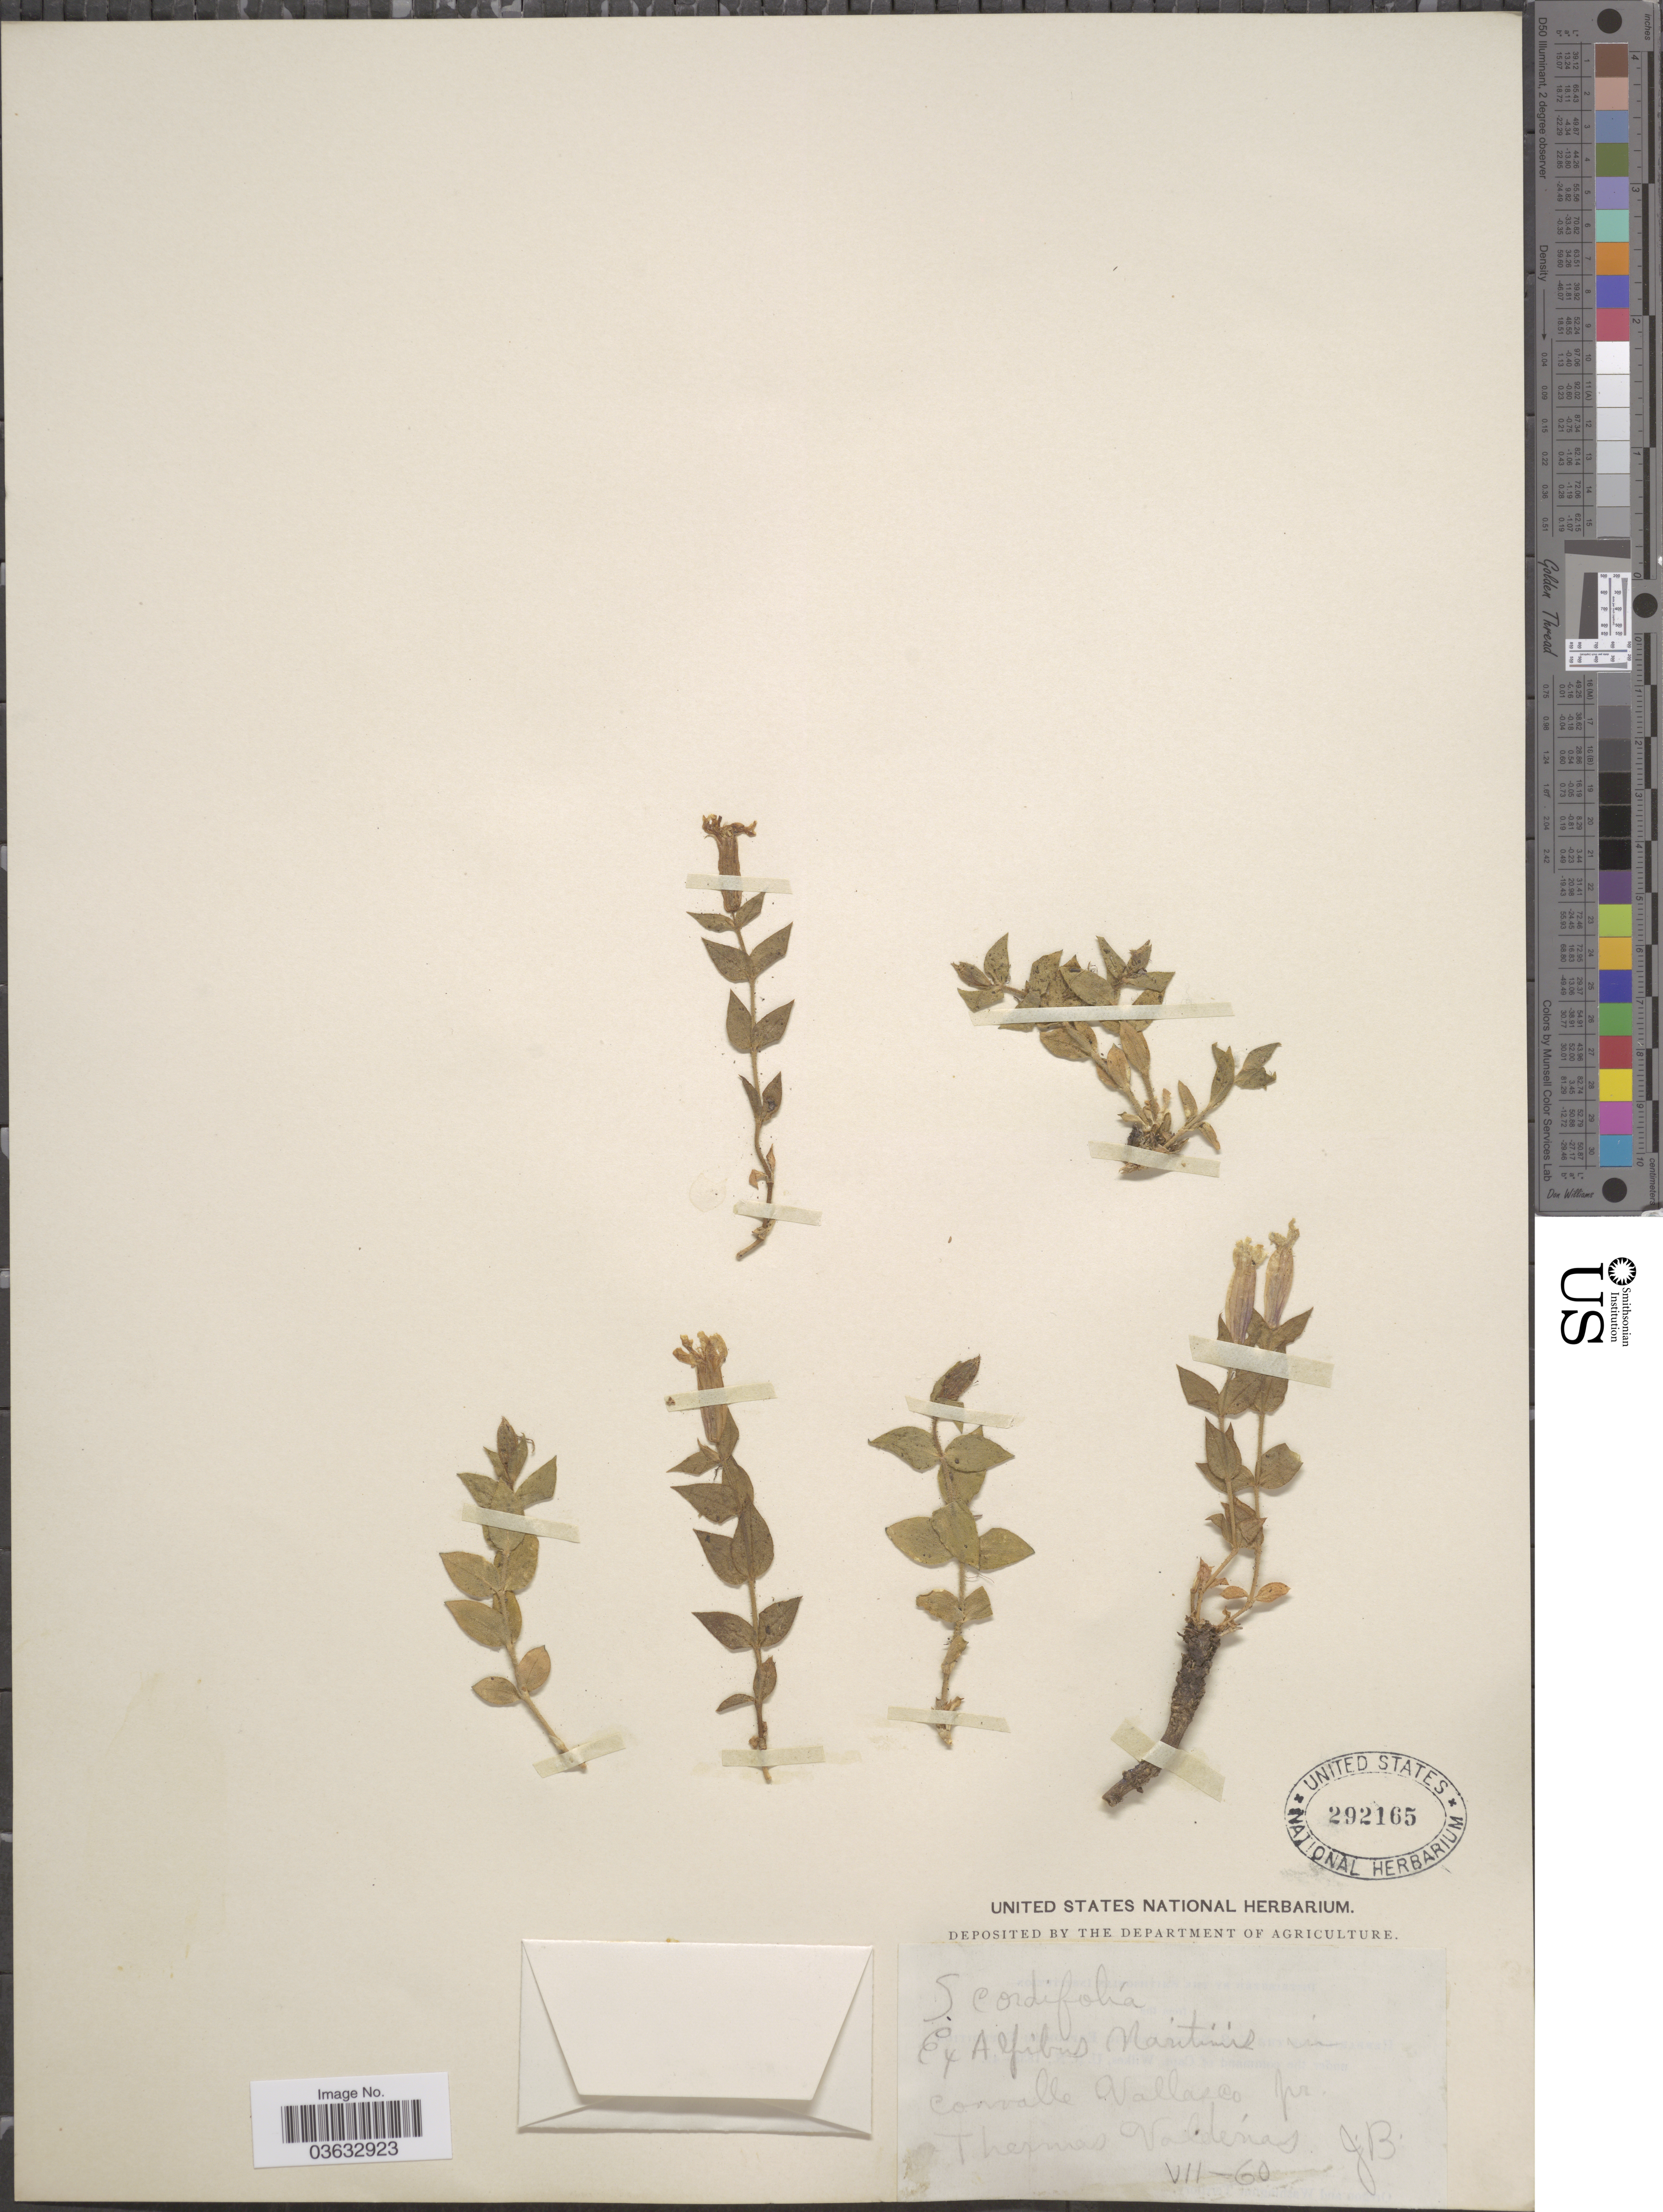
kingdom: Plantae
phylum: Tracheophyta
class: Magnoliopsida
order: Caryophyllales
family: Caryophyllaceae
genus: Silene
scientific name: Silene cordifolia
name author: All.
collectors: J. B.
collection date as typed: Transcribed d/m/y: /7/60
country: Italy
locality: Convalle Vallasco pr. Thermas Valdérias.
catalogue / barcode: US 292165